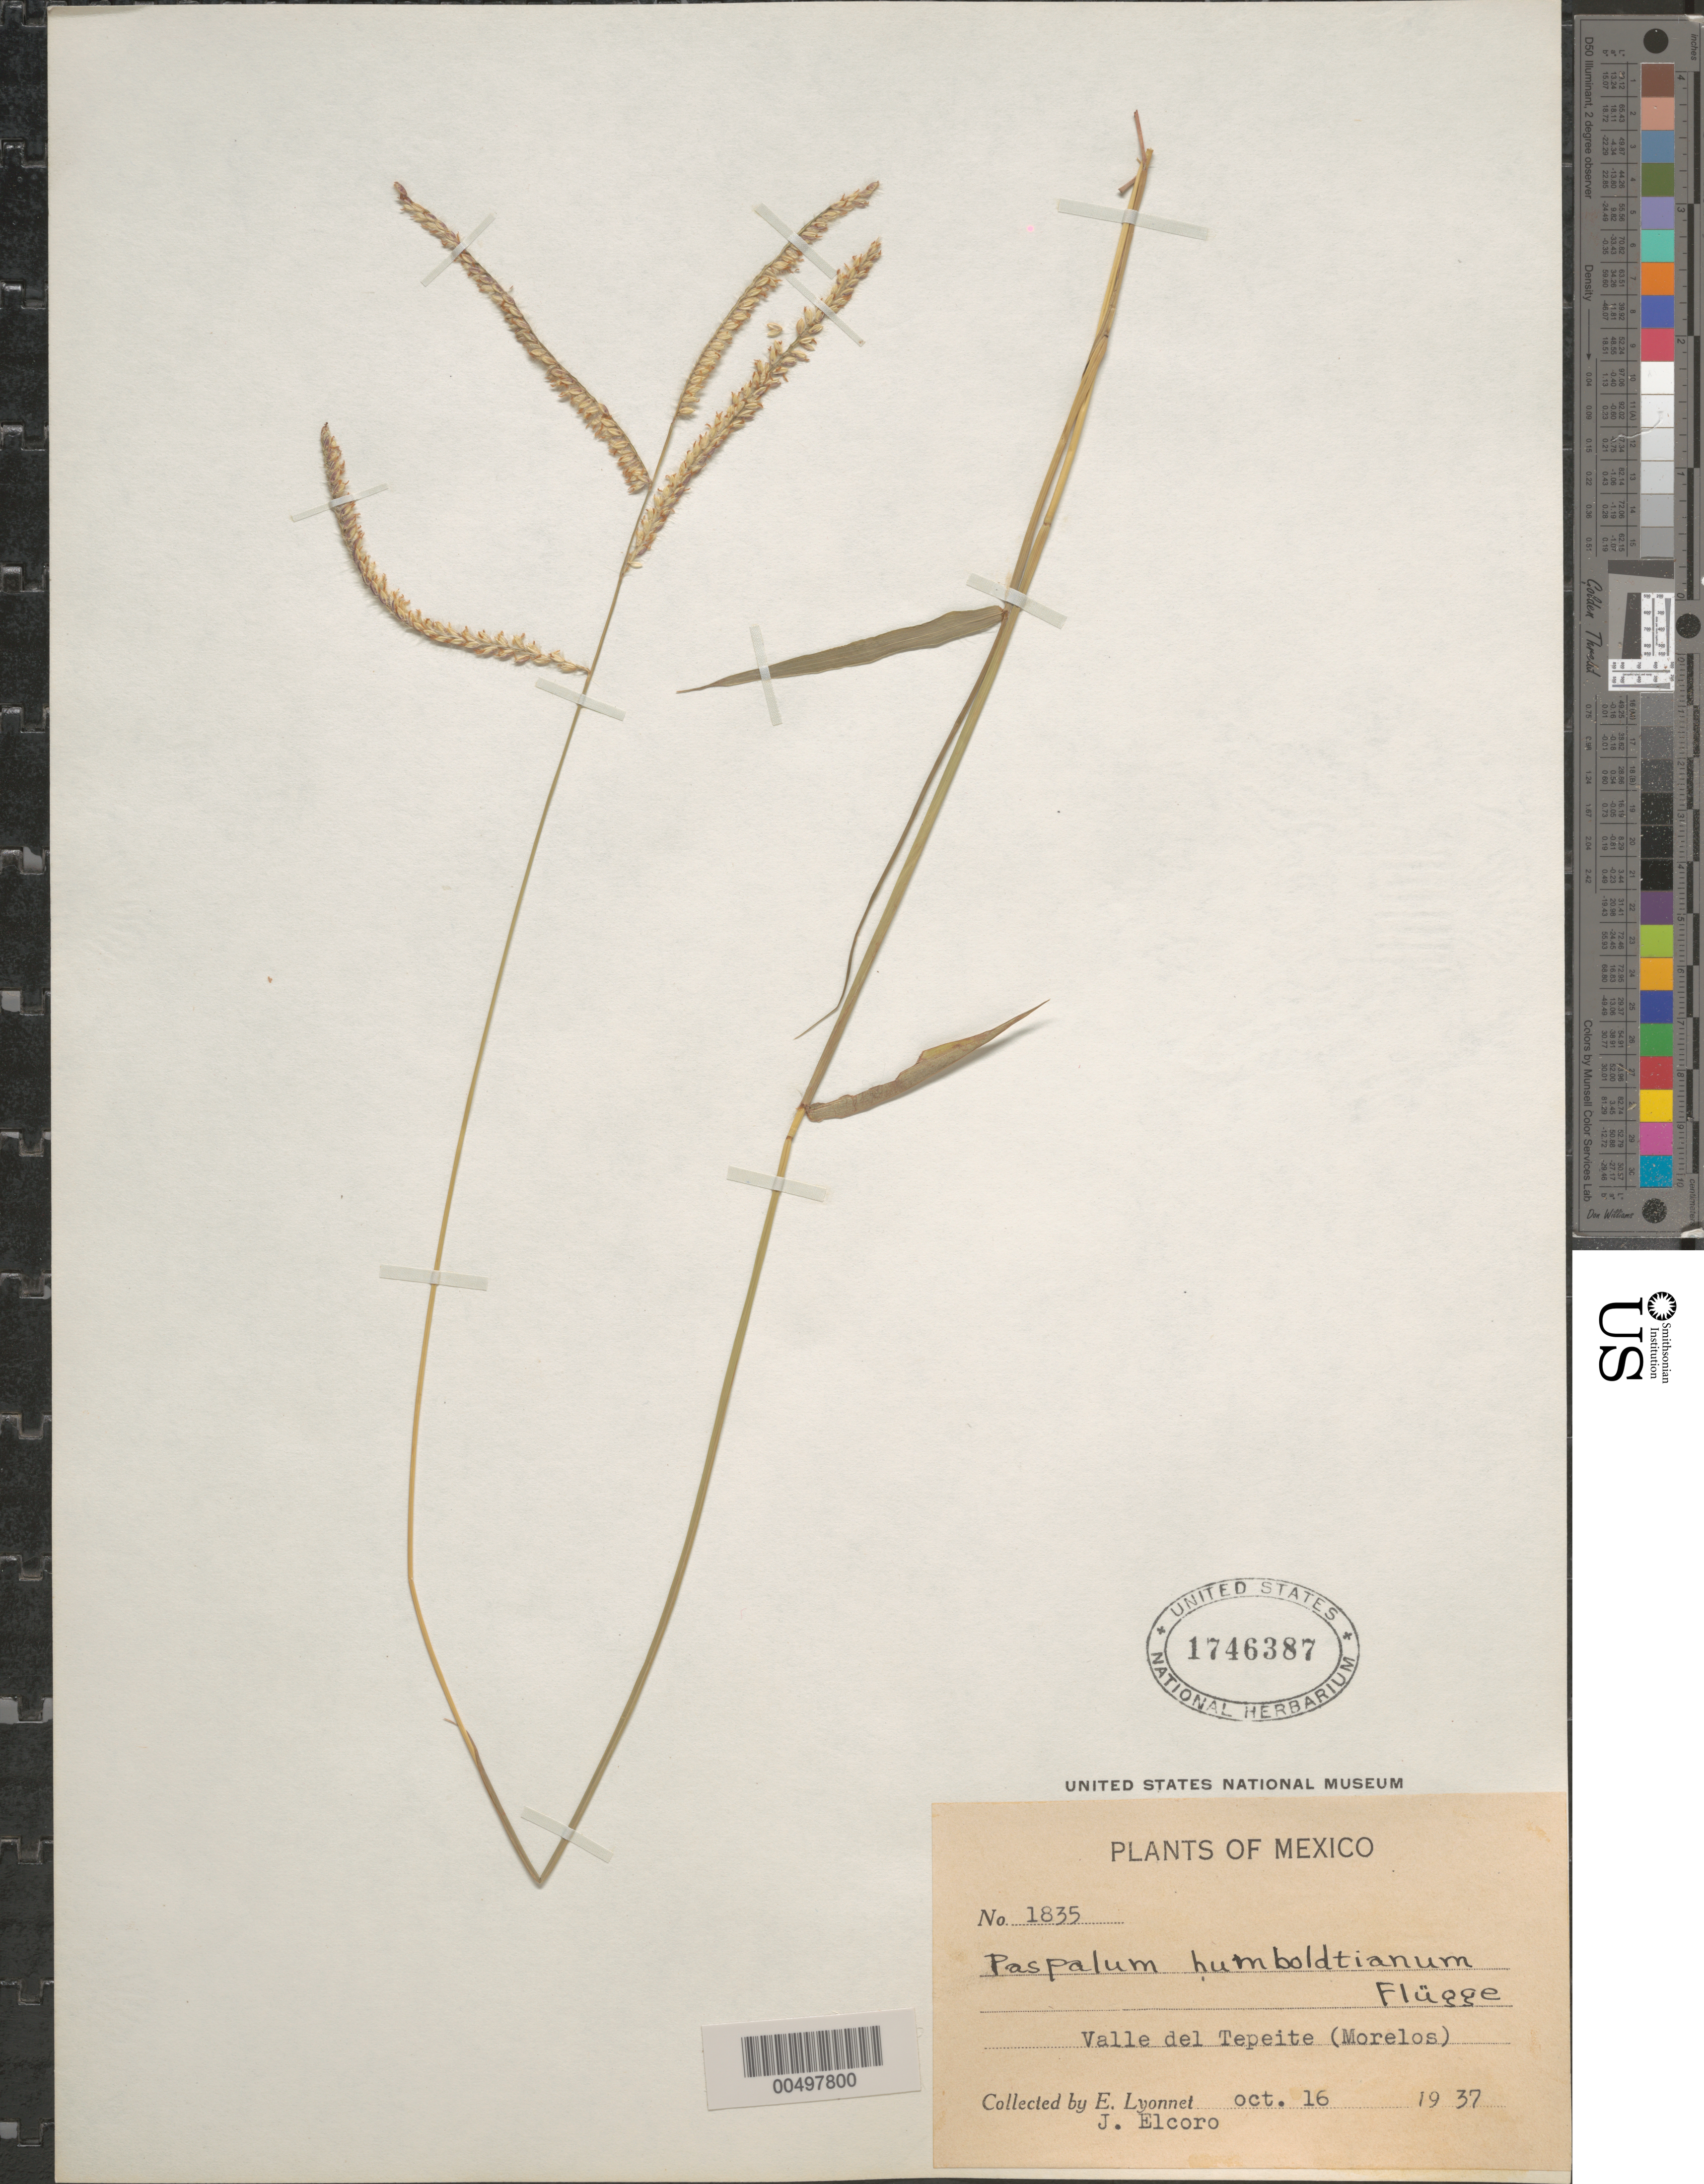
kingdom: Plantae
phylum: Tracheophyta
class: Liliopsida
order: Poales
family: Poaceae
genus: Paspalum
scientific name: Paspalum humboldtianum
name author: Flüggé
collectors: Bro. E. Lyonnet & J. Elcoro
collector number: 1835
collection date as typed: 16 Oct 1937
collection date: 1937-10-16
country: Mexico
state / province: Morelos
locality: Valle del Tepeite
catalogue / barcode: US 1746387